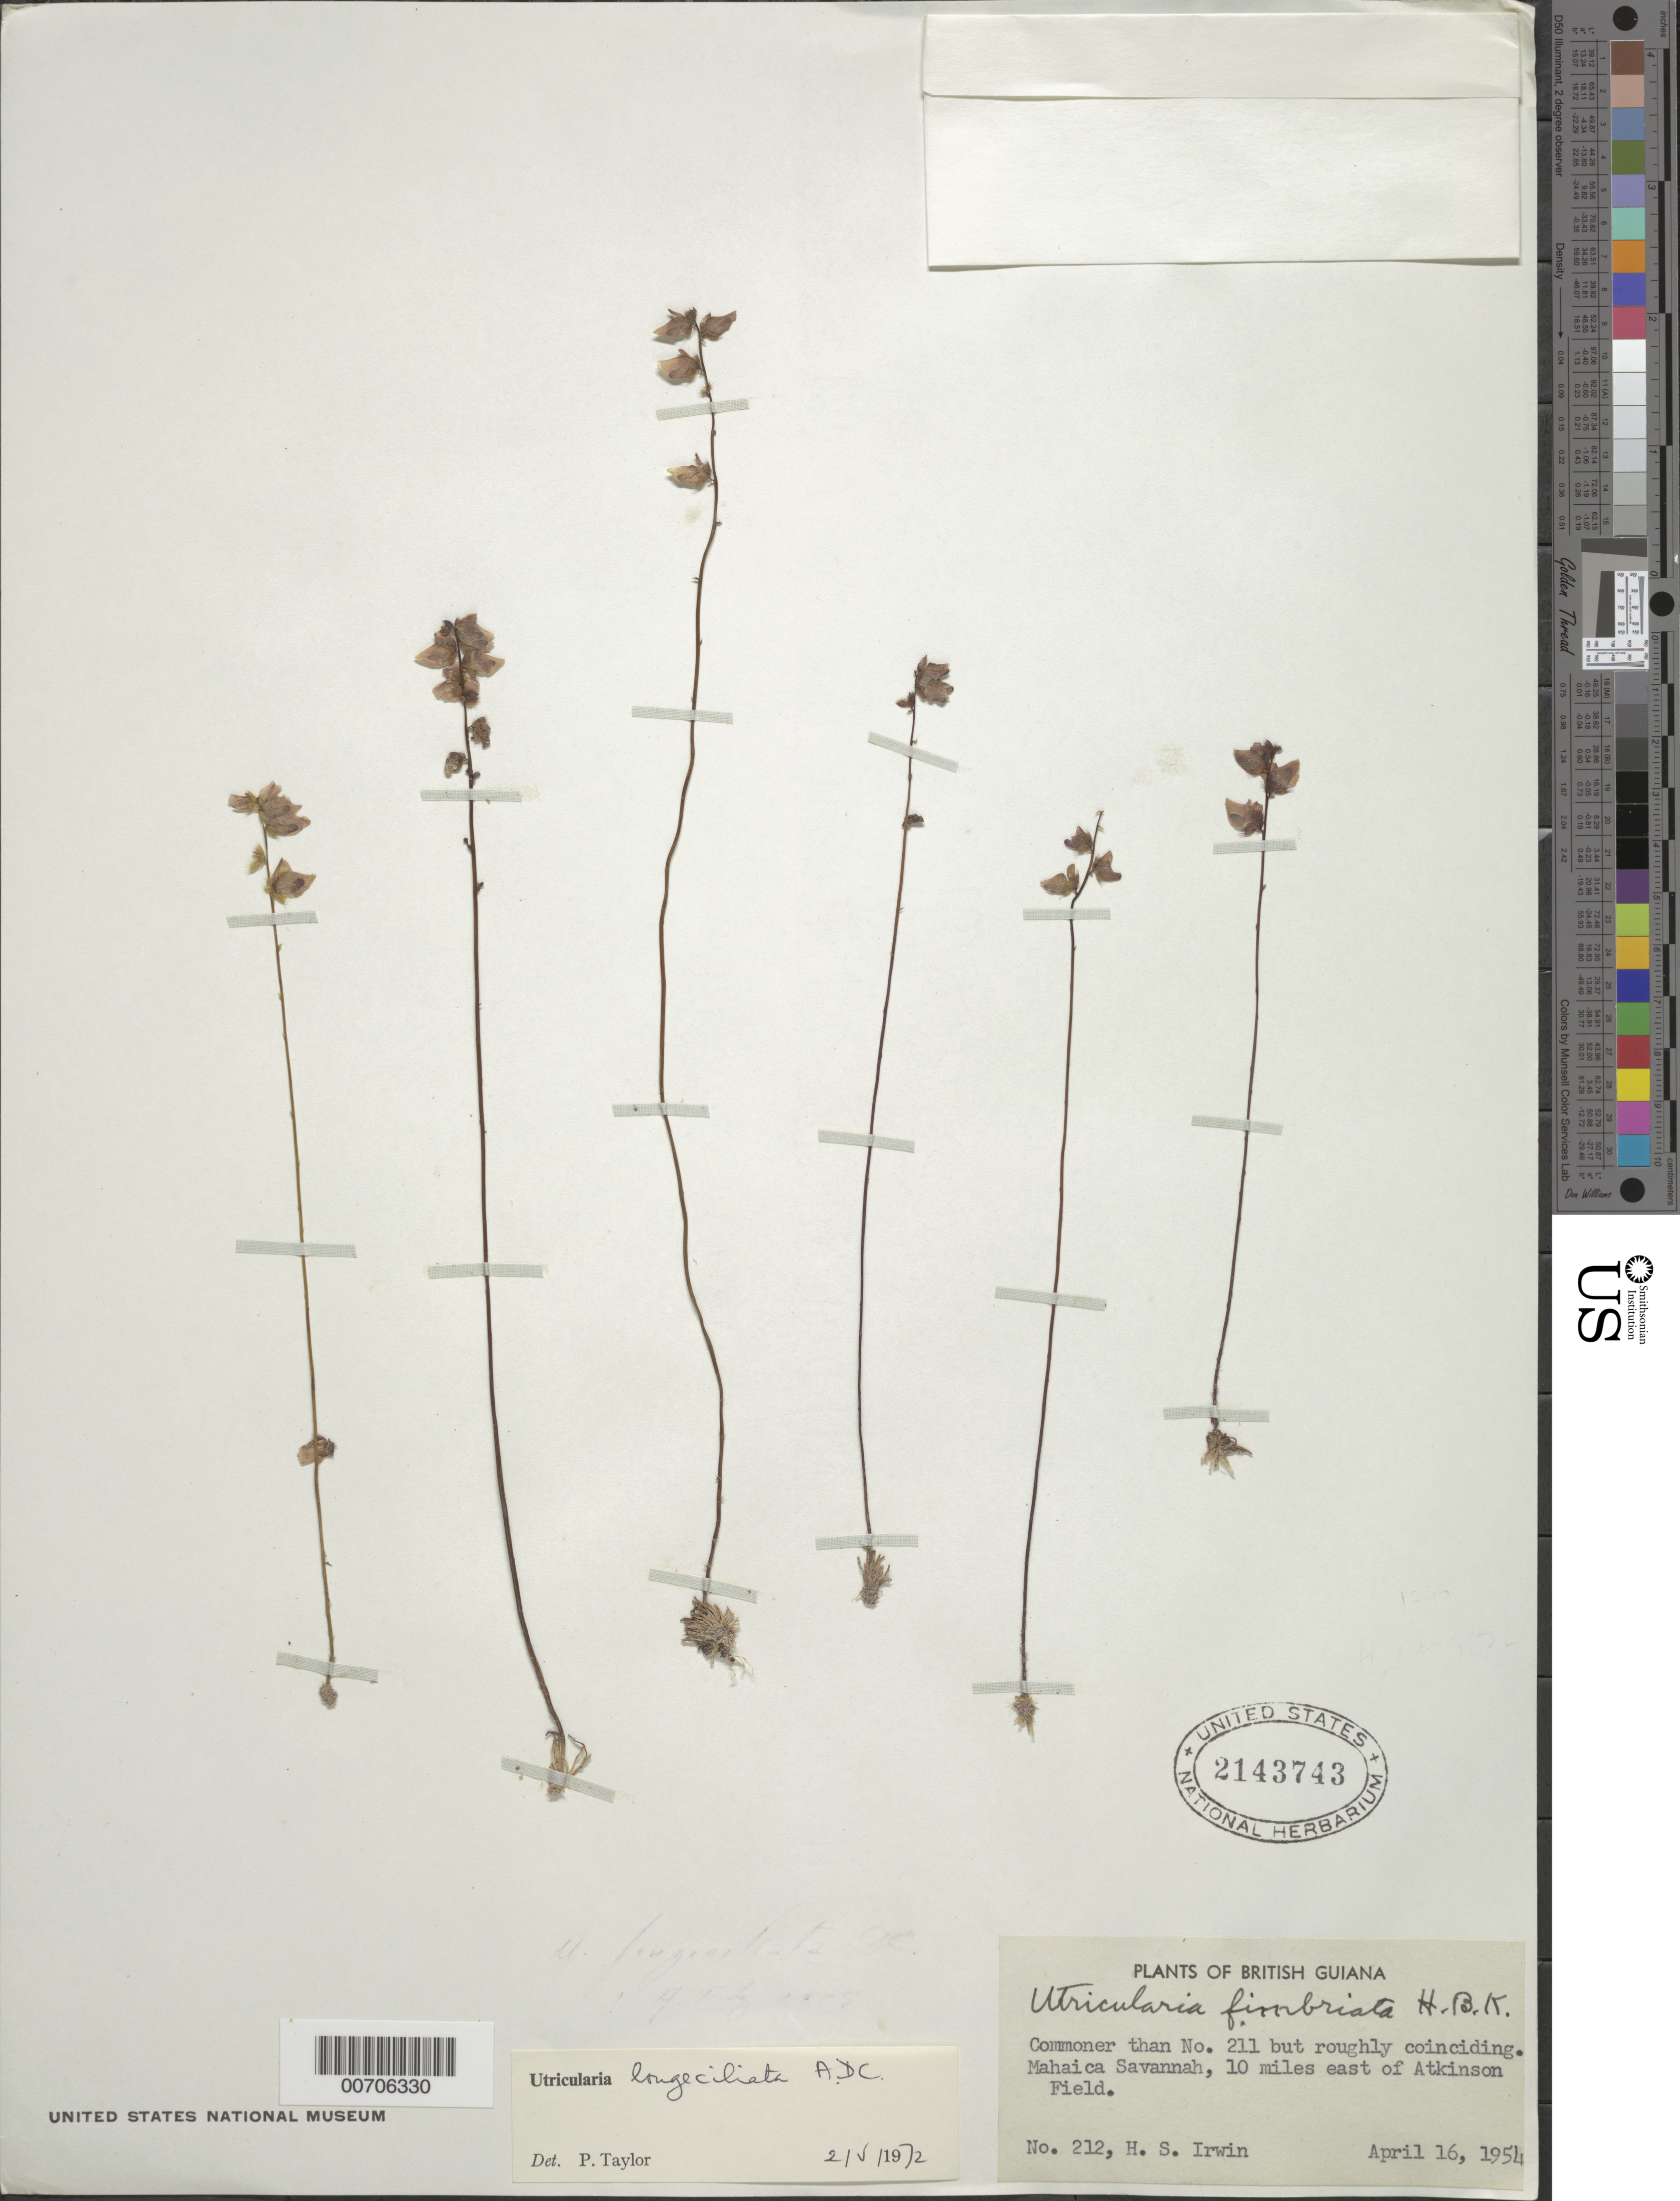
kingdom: Plantae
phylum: Tracheophyta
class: Magnoliopsida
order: Lamiales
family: Lentibulariaceae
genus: Utricularia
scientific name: Utricularia longeciliata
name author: A. DC.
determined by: Taylor, P.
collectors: H. Irwin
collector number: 212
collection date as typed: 16-Apr-54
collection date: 1954-04-16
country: Guyana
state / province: Demerara-Mahaica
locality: Mahaica Savannah, 10 miles east of Atkinson Field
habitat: Savanna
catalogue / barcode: US 2143743